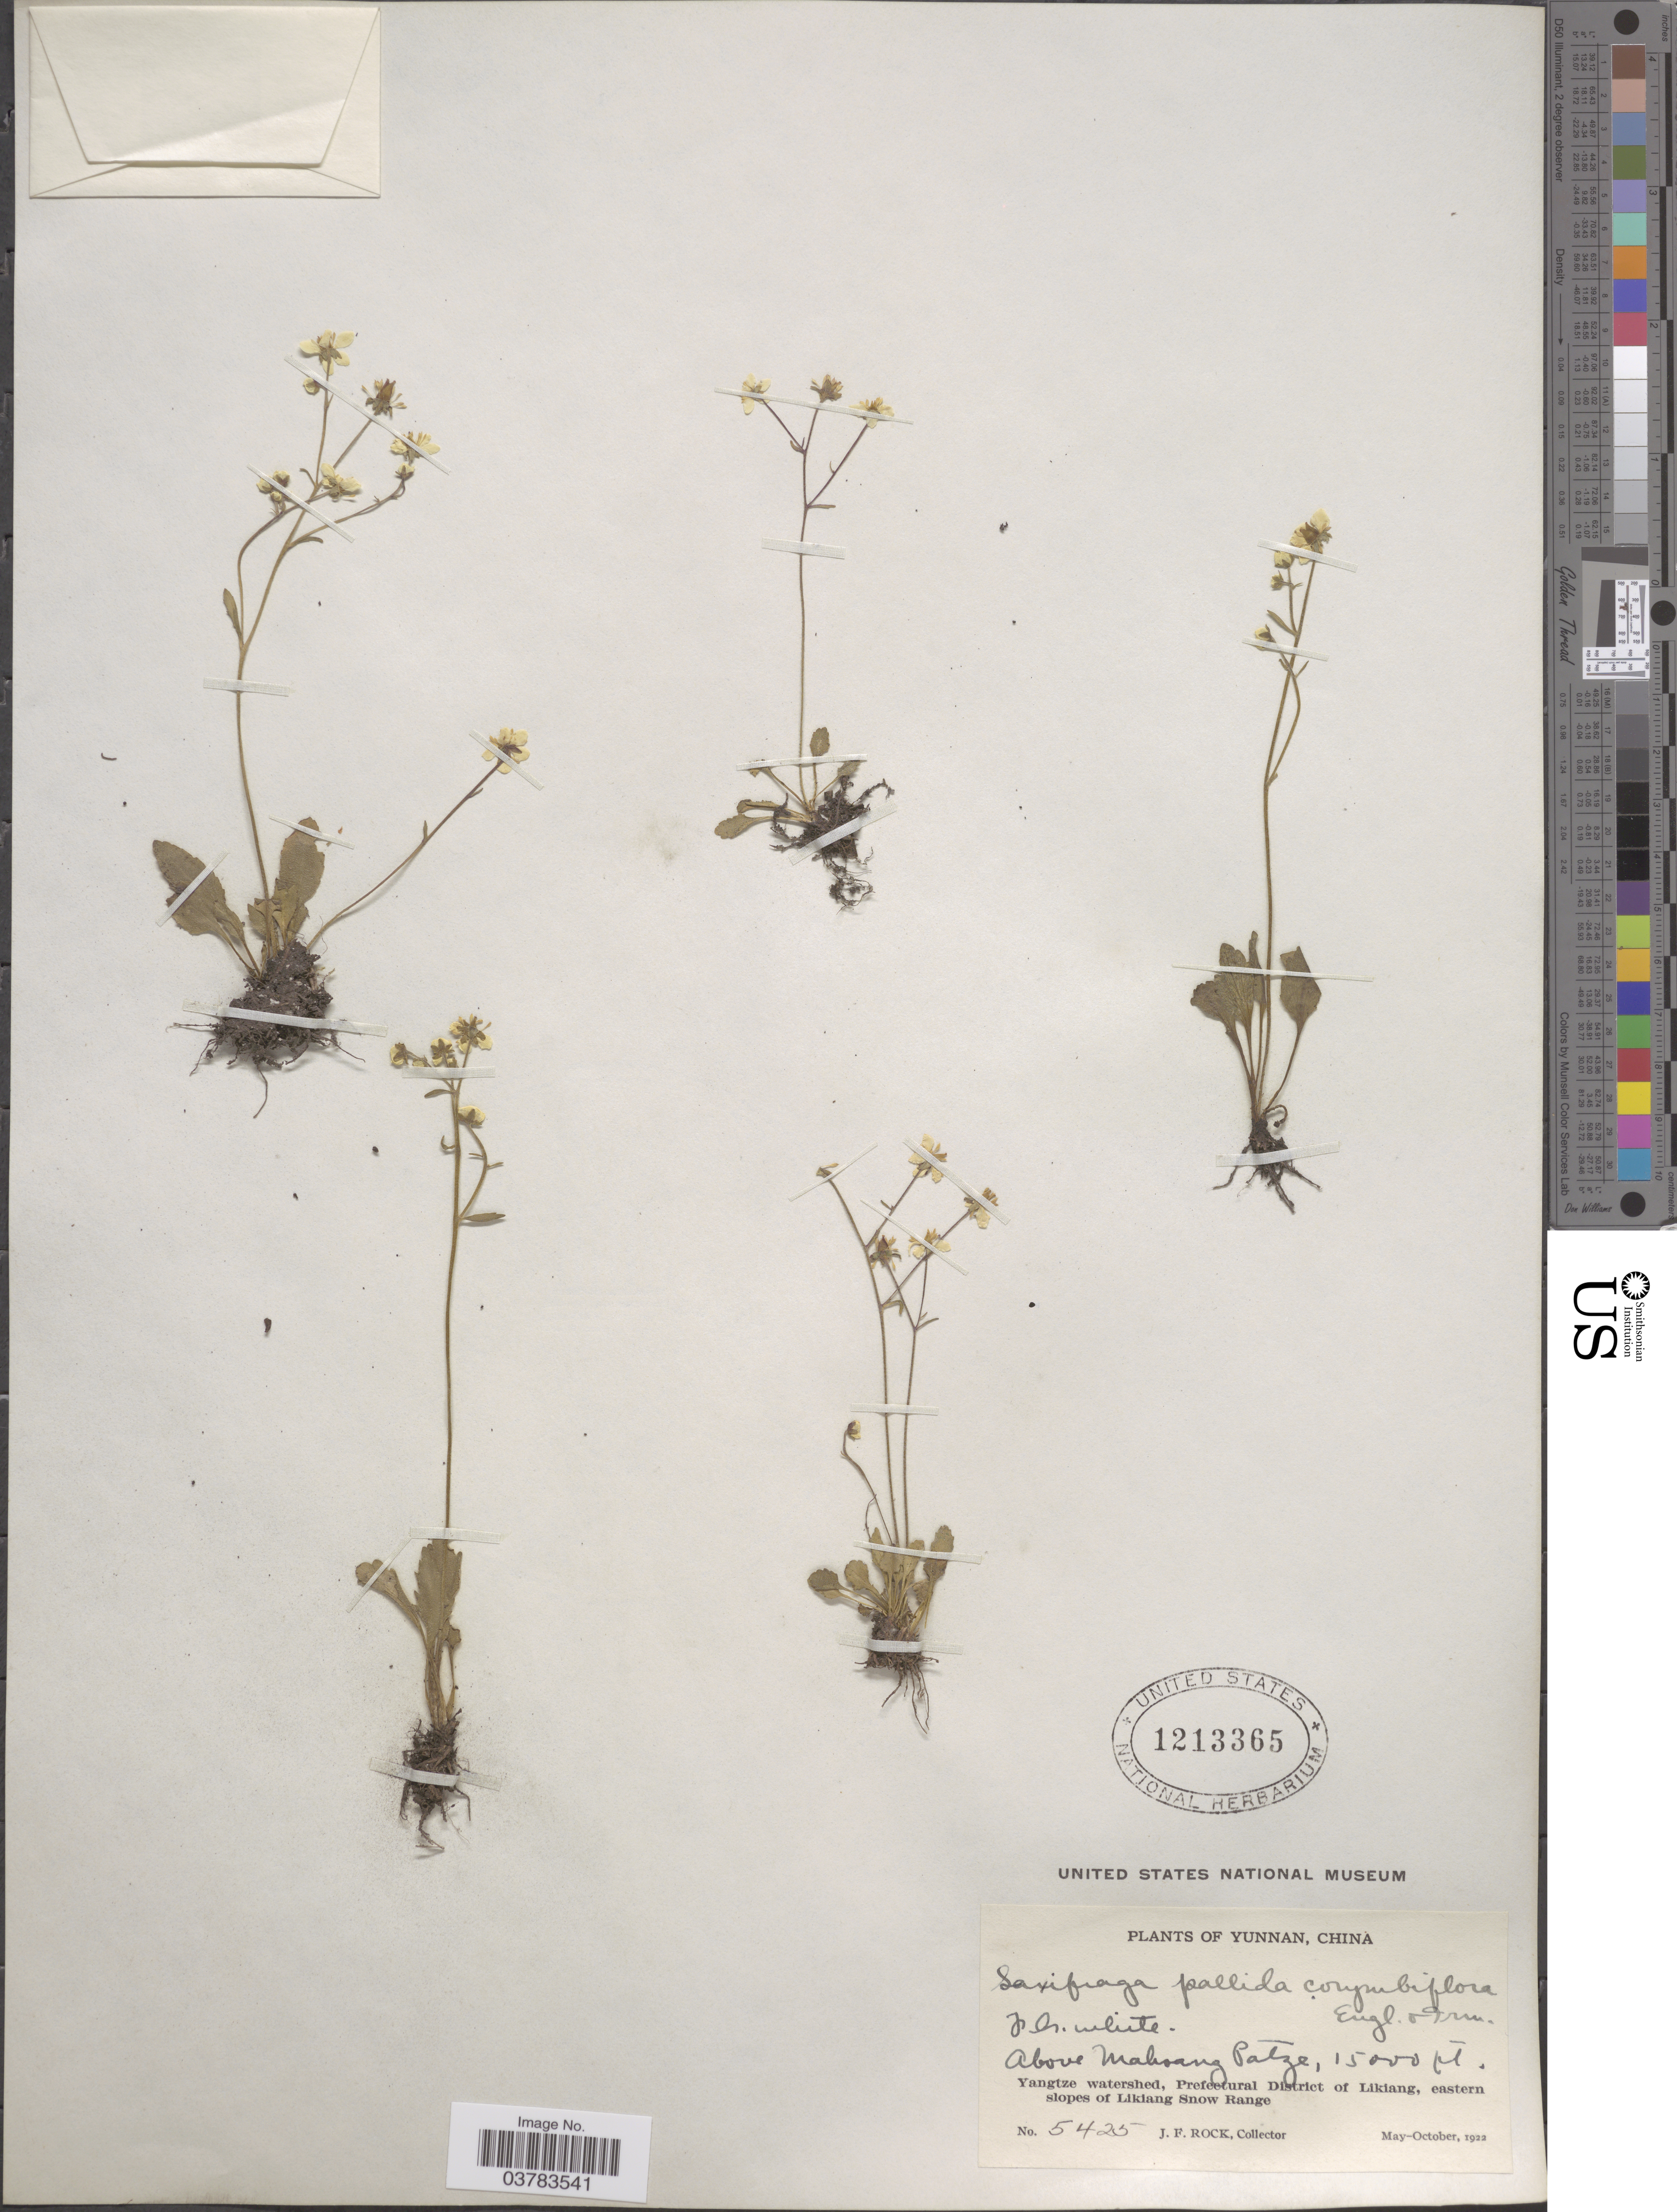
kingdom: Plantae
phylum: Tracheophyta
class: Magnoliopsida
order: Saxifragales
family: Saxifragaceae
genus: Micranthes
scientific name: Micranthes pallida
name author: (Wall. ex Ser.) Losinsk.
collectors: J. Rock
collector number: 5425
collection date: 1922-05/1922-10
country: China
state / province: Yunnan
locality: Above Mahoang Patze, Yangtze watershed, Prefectural District of Likiang, eastern slopes of Likiang Snow Range.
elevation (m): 4572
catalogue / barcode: US 1213365